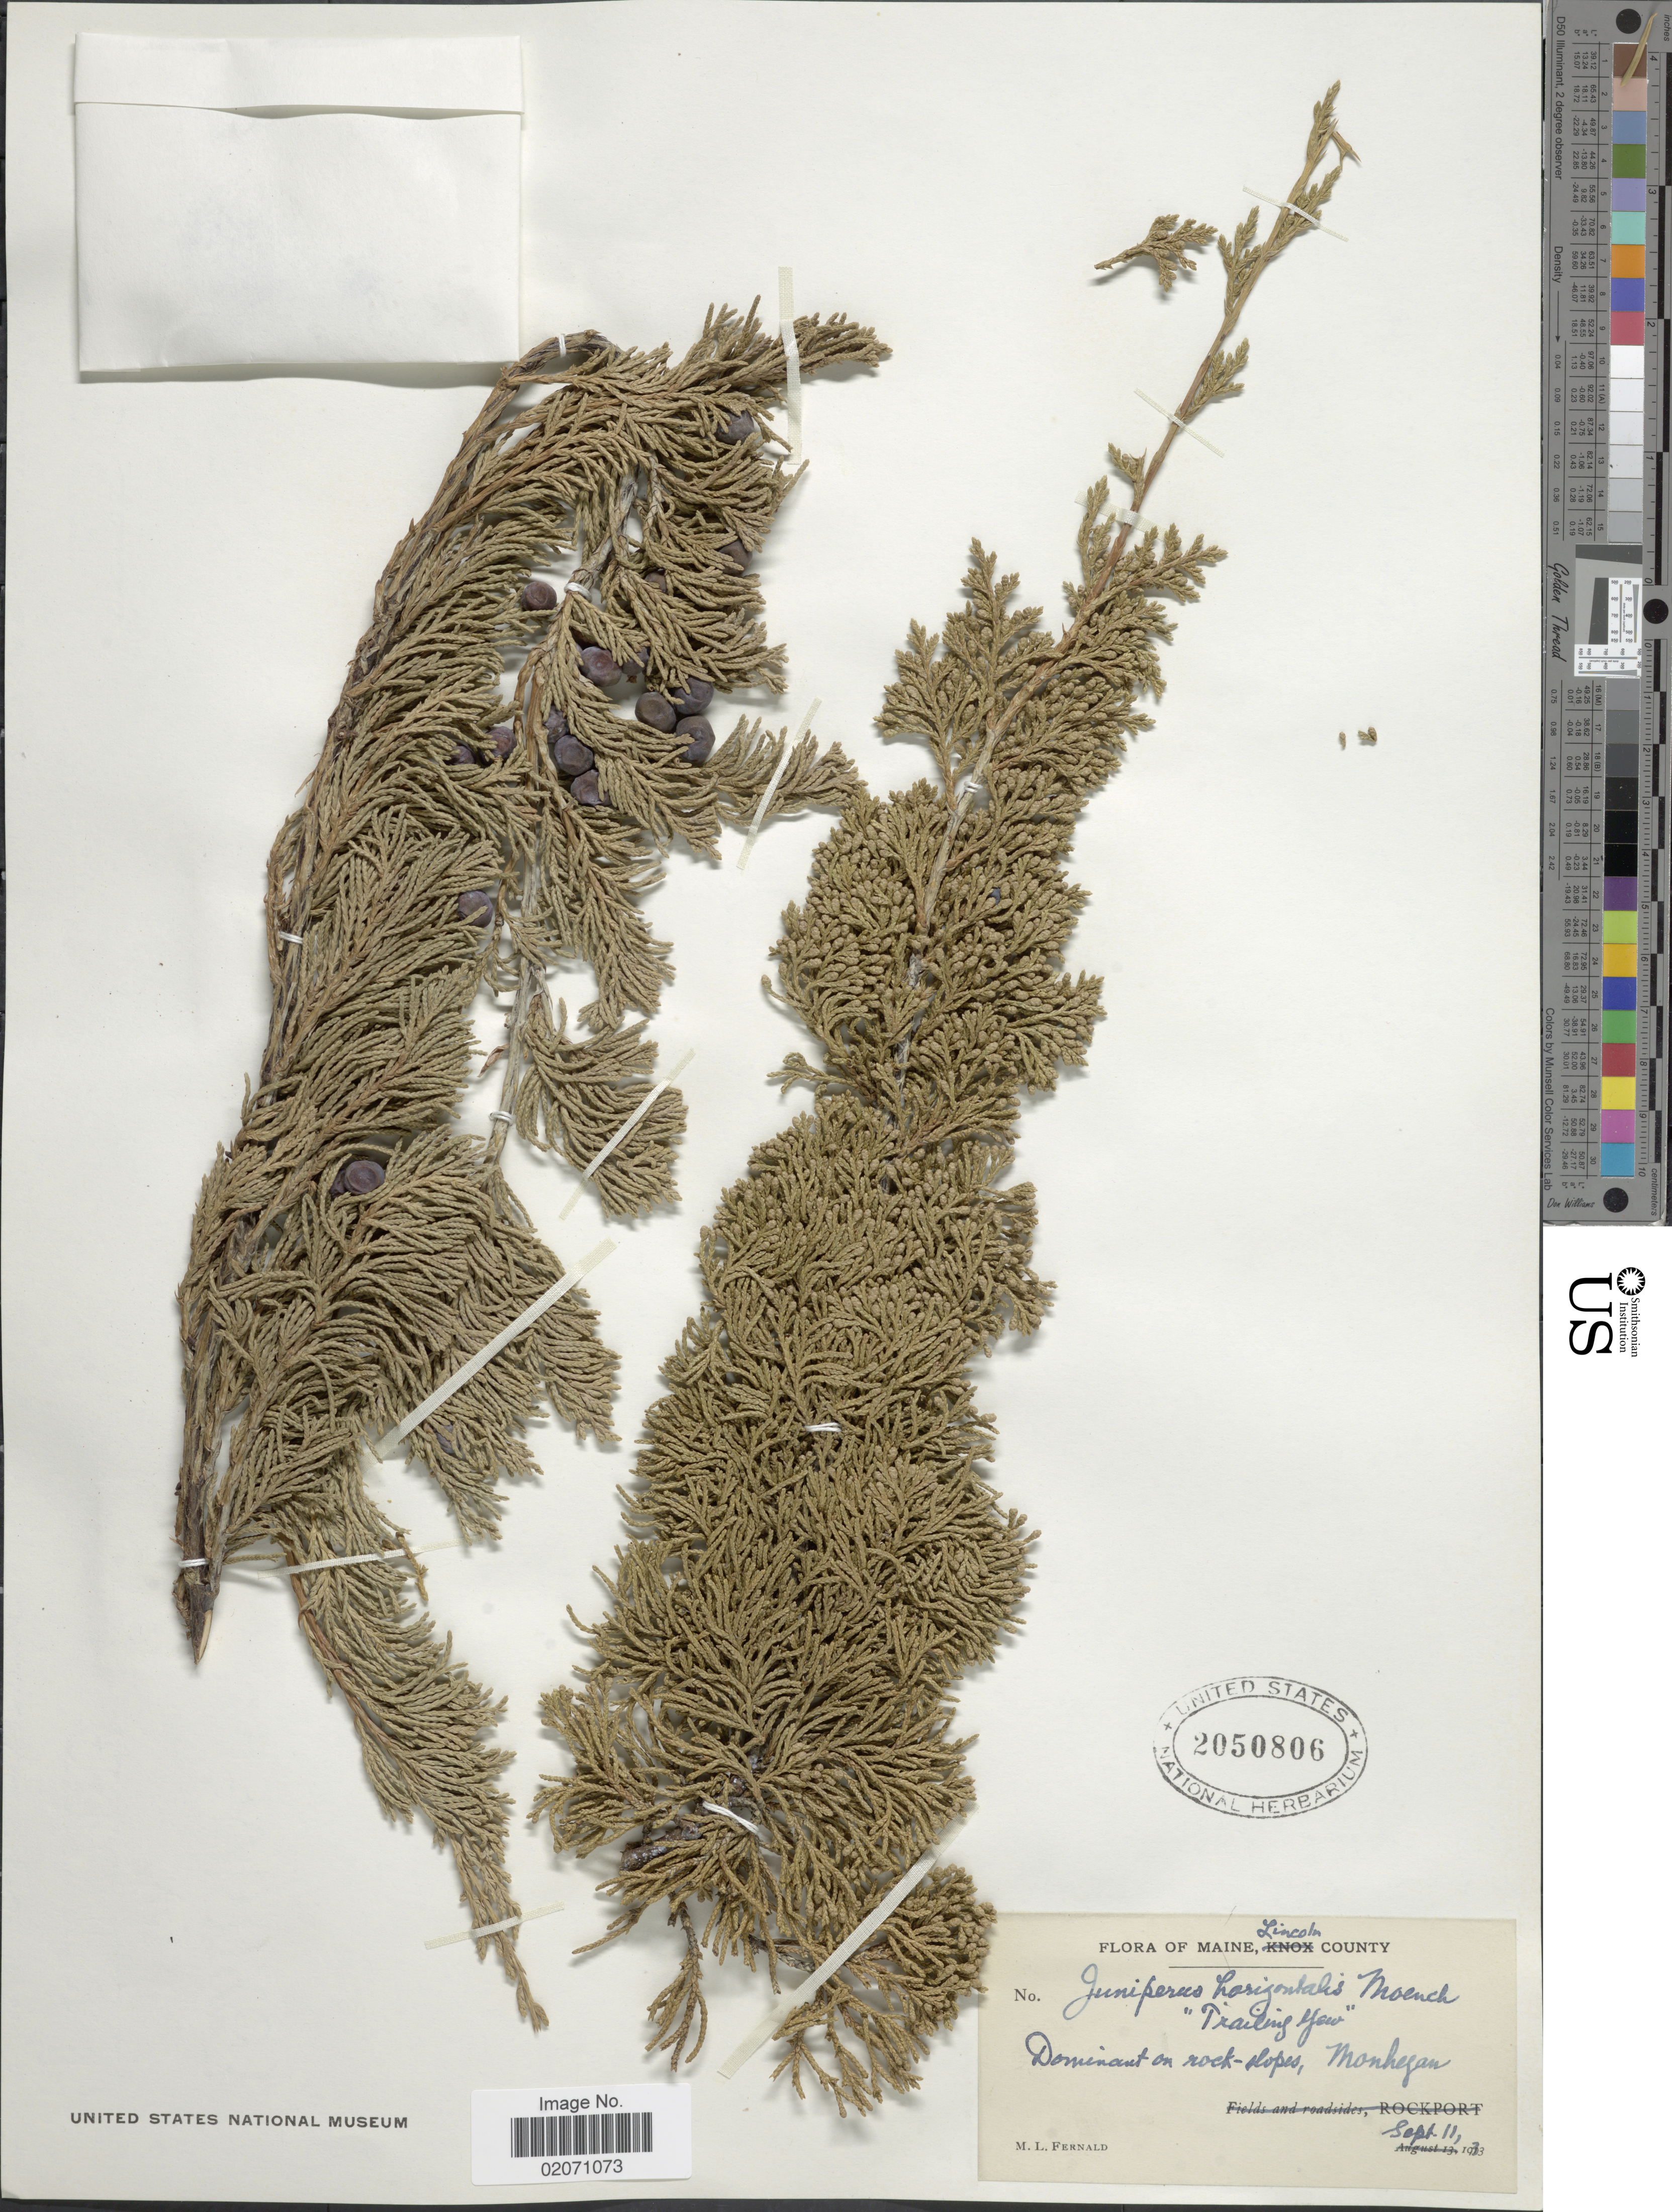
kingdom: Plantae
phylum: Tracheophyta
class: Pinopsida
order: Pinales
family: Cupressaceae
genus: Juniperus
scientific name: Juniperus horizontalis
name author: Moench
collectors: M. L. Fernald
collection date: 1933-09-11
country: United States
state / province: Maine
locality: Lincoln County, Monhegan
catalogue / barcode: US 2050806